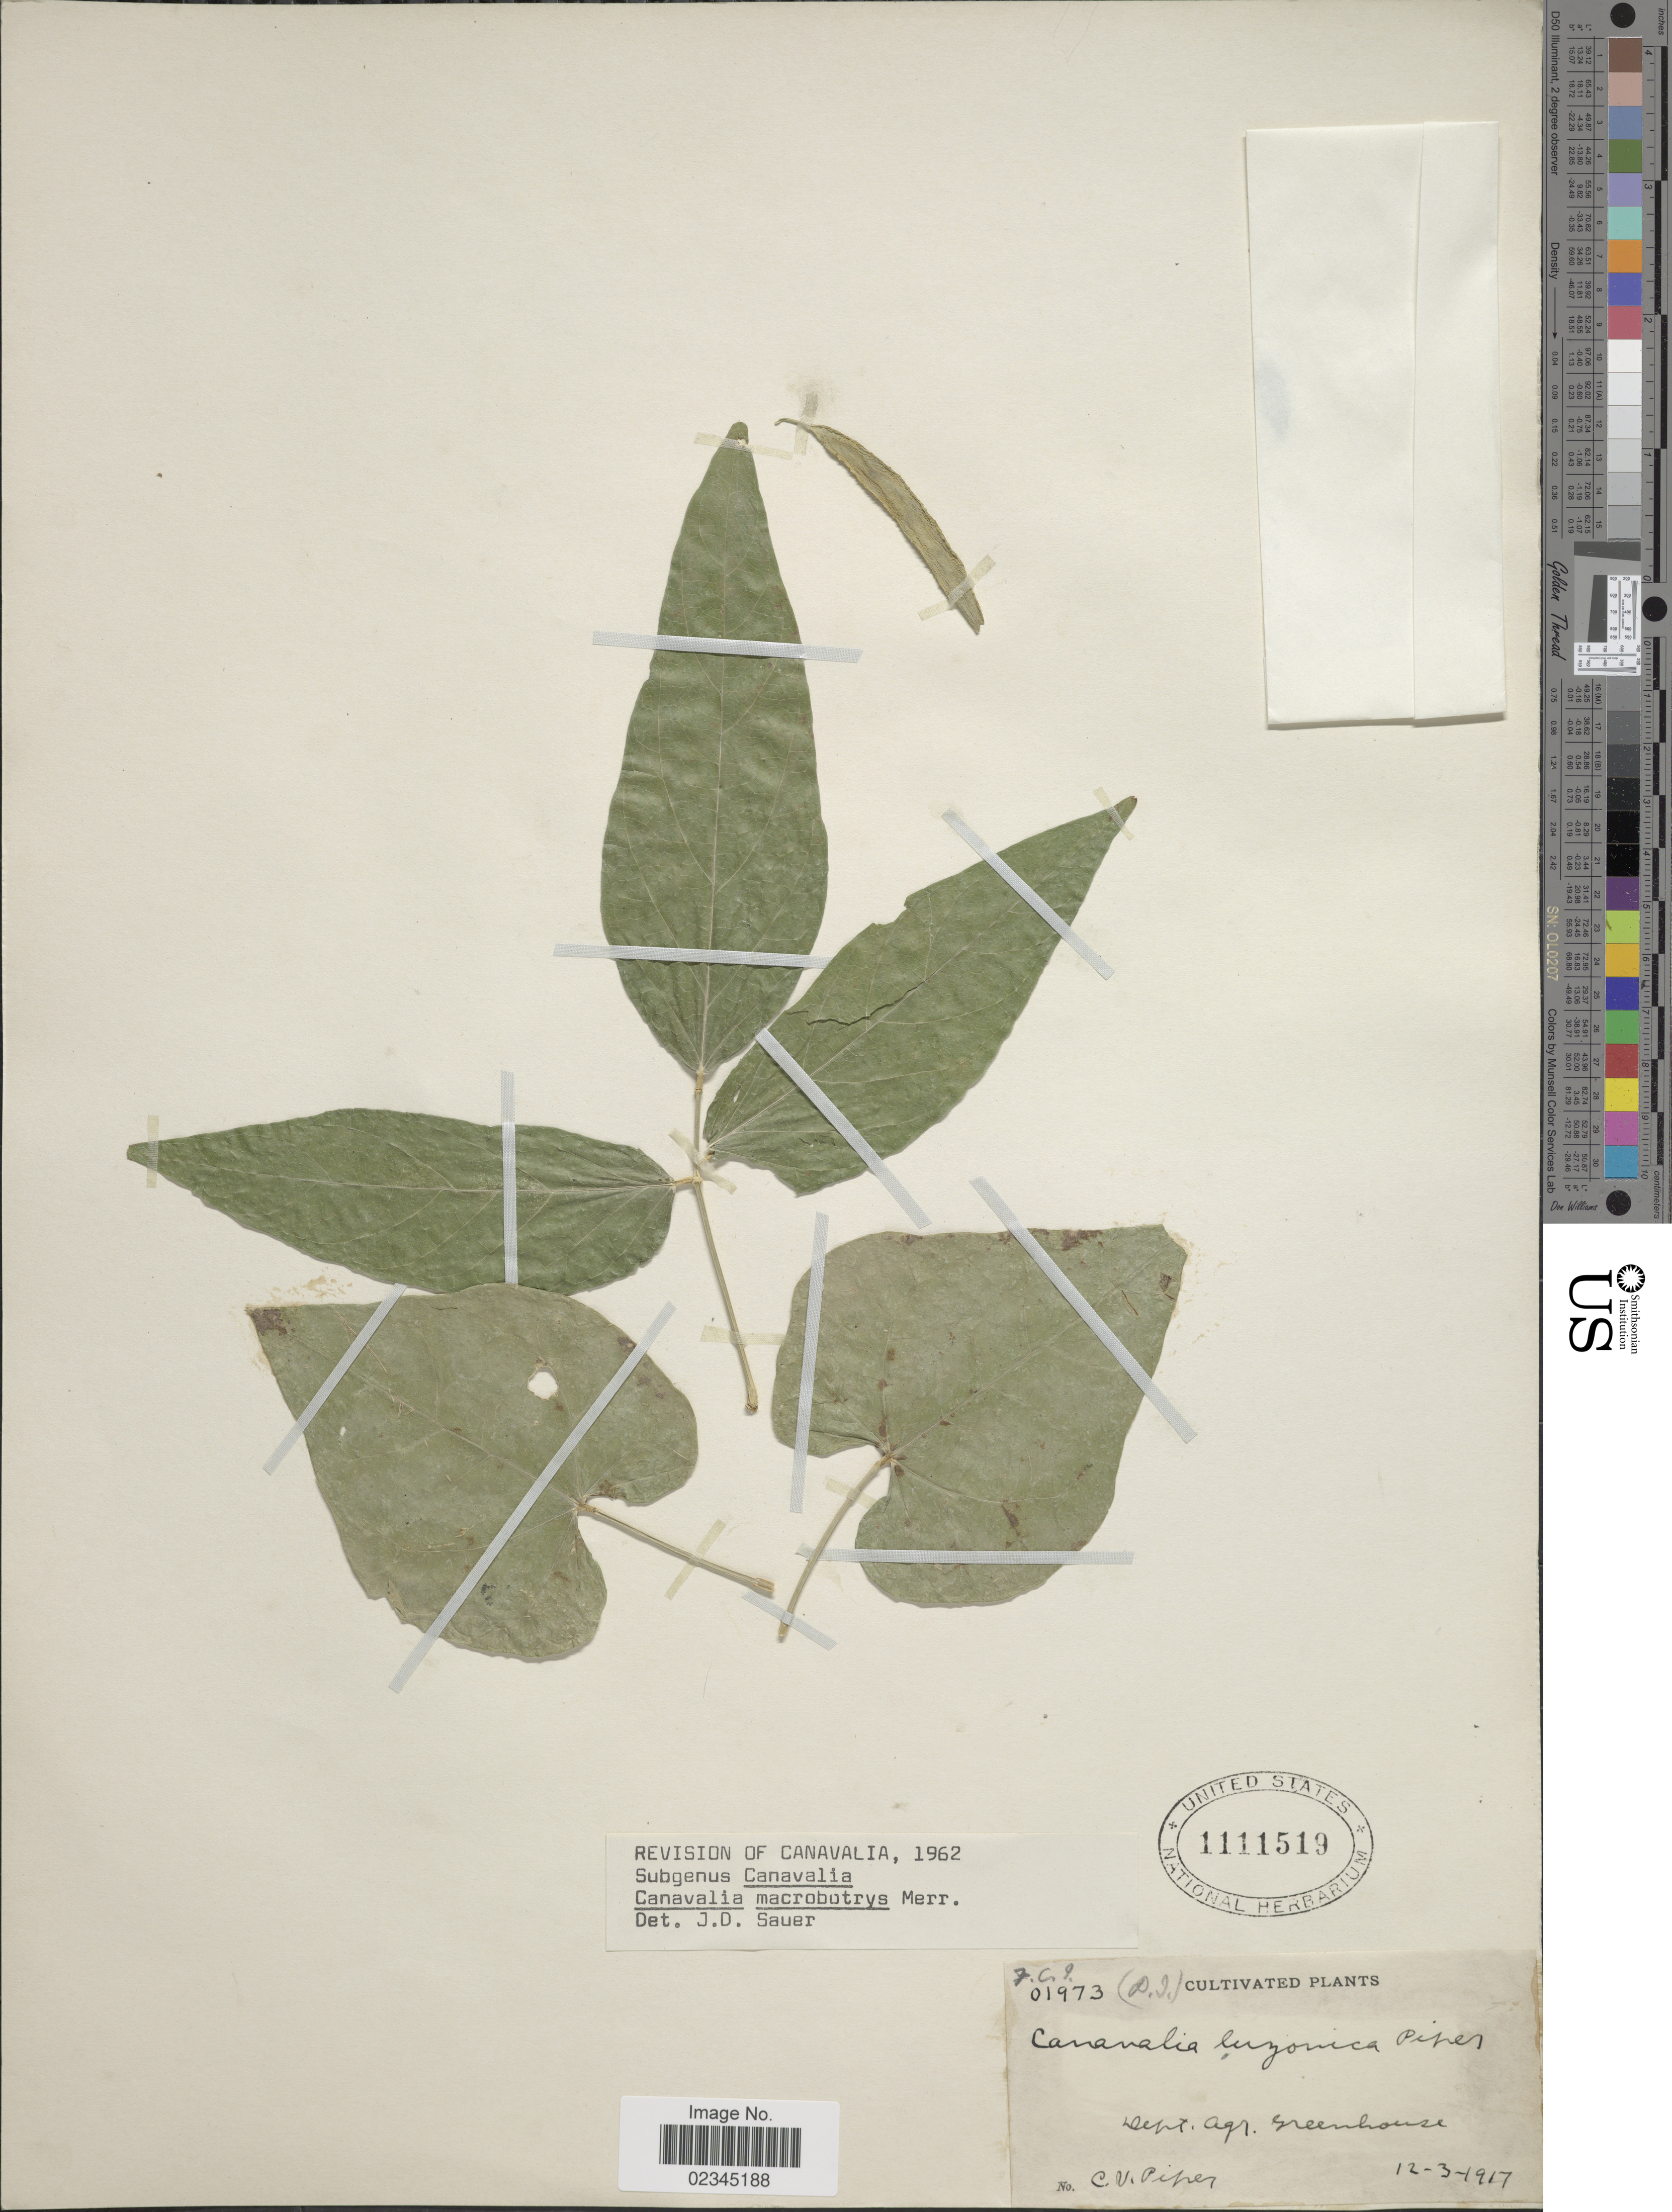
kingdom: Plantae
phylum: Tracheophyta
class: Magnoliopsida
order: Fabales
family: Fabaceae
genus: Canavalia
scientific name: Canavalia macrobotrys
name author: Merr.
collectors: C. V. Piper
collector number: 01973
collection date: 1917-03-12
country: Philippines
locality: Dept. agr. Greenhouse.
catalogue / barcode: US 1111519